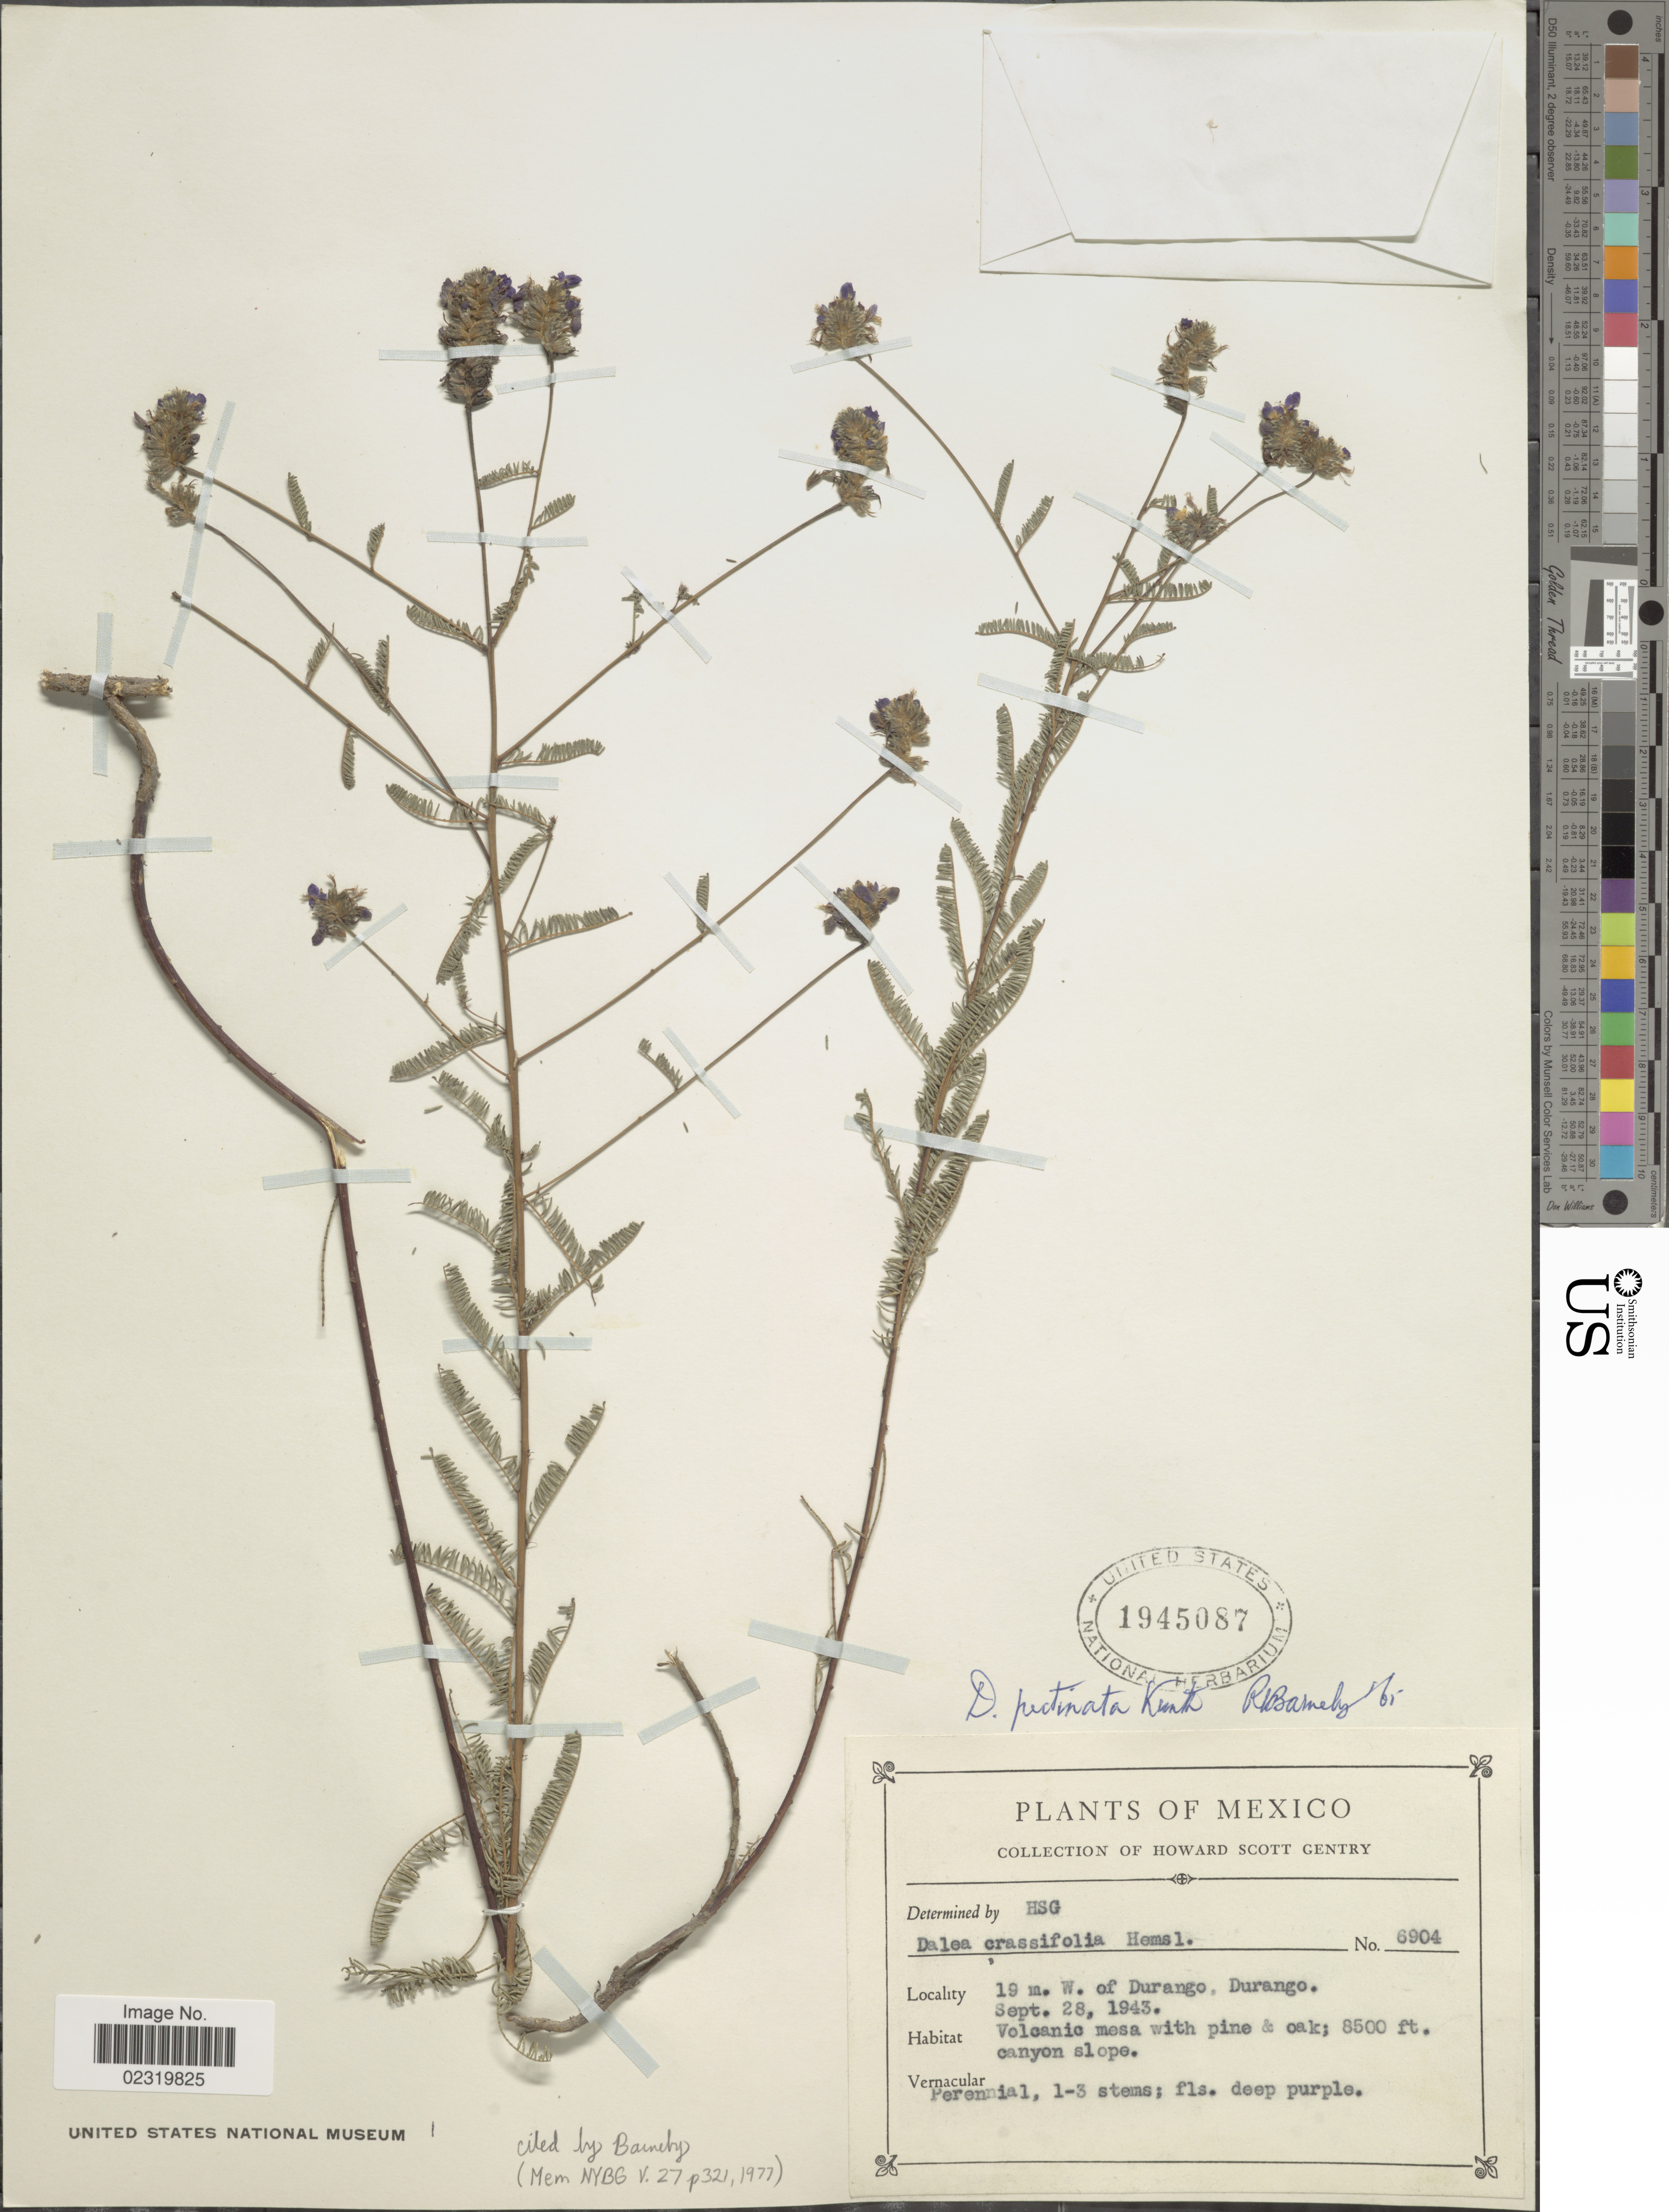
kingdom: Plantae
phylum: Tracheophyta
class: Magnoliopsida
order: Fabales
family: Fabaceae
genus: Dalea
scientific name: Dalea pectinata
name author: Kunth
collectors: H. S. Gentry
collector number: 6904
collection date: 1943-09-28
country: Mexico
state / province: Durango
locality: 19 m. W. of Durango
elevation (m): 2591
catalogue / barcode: US 1945087